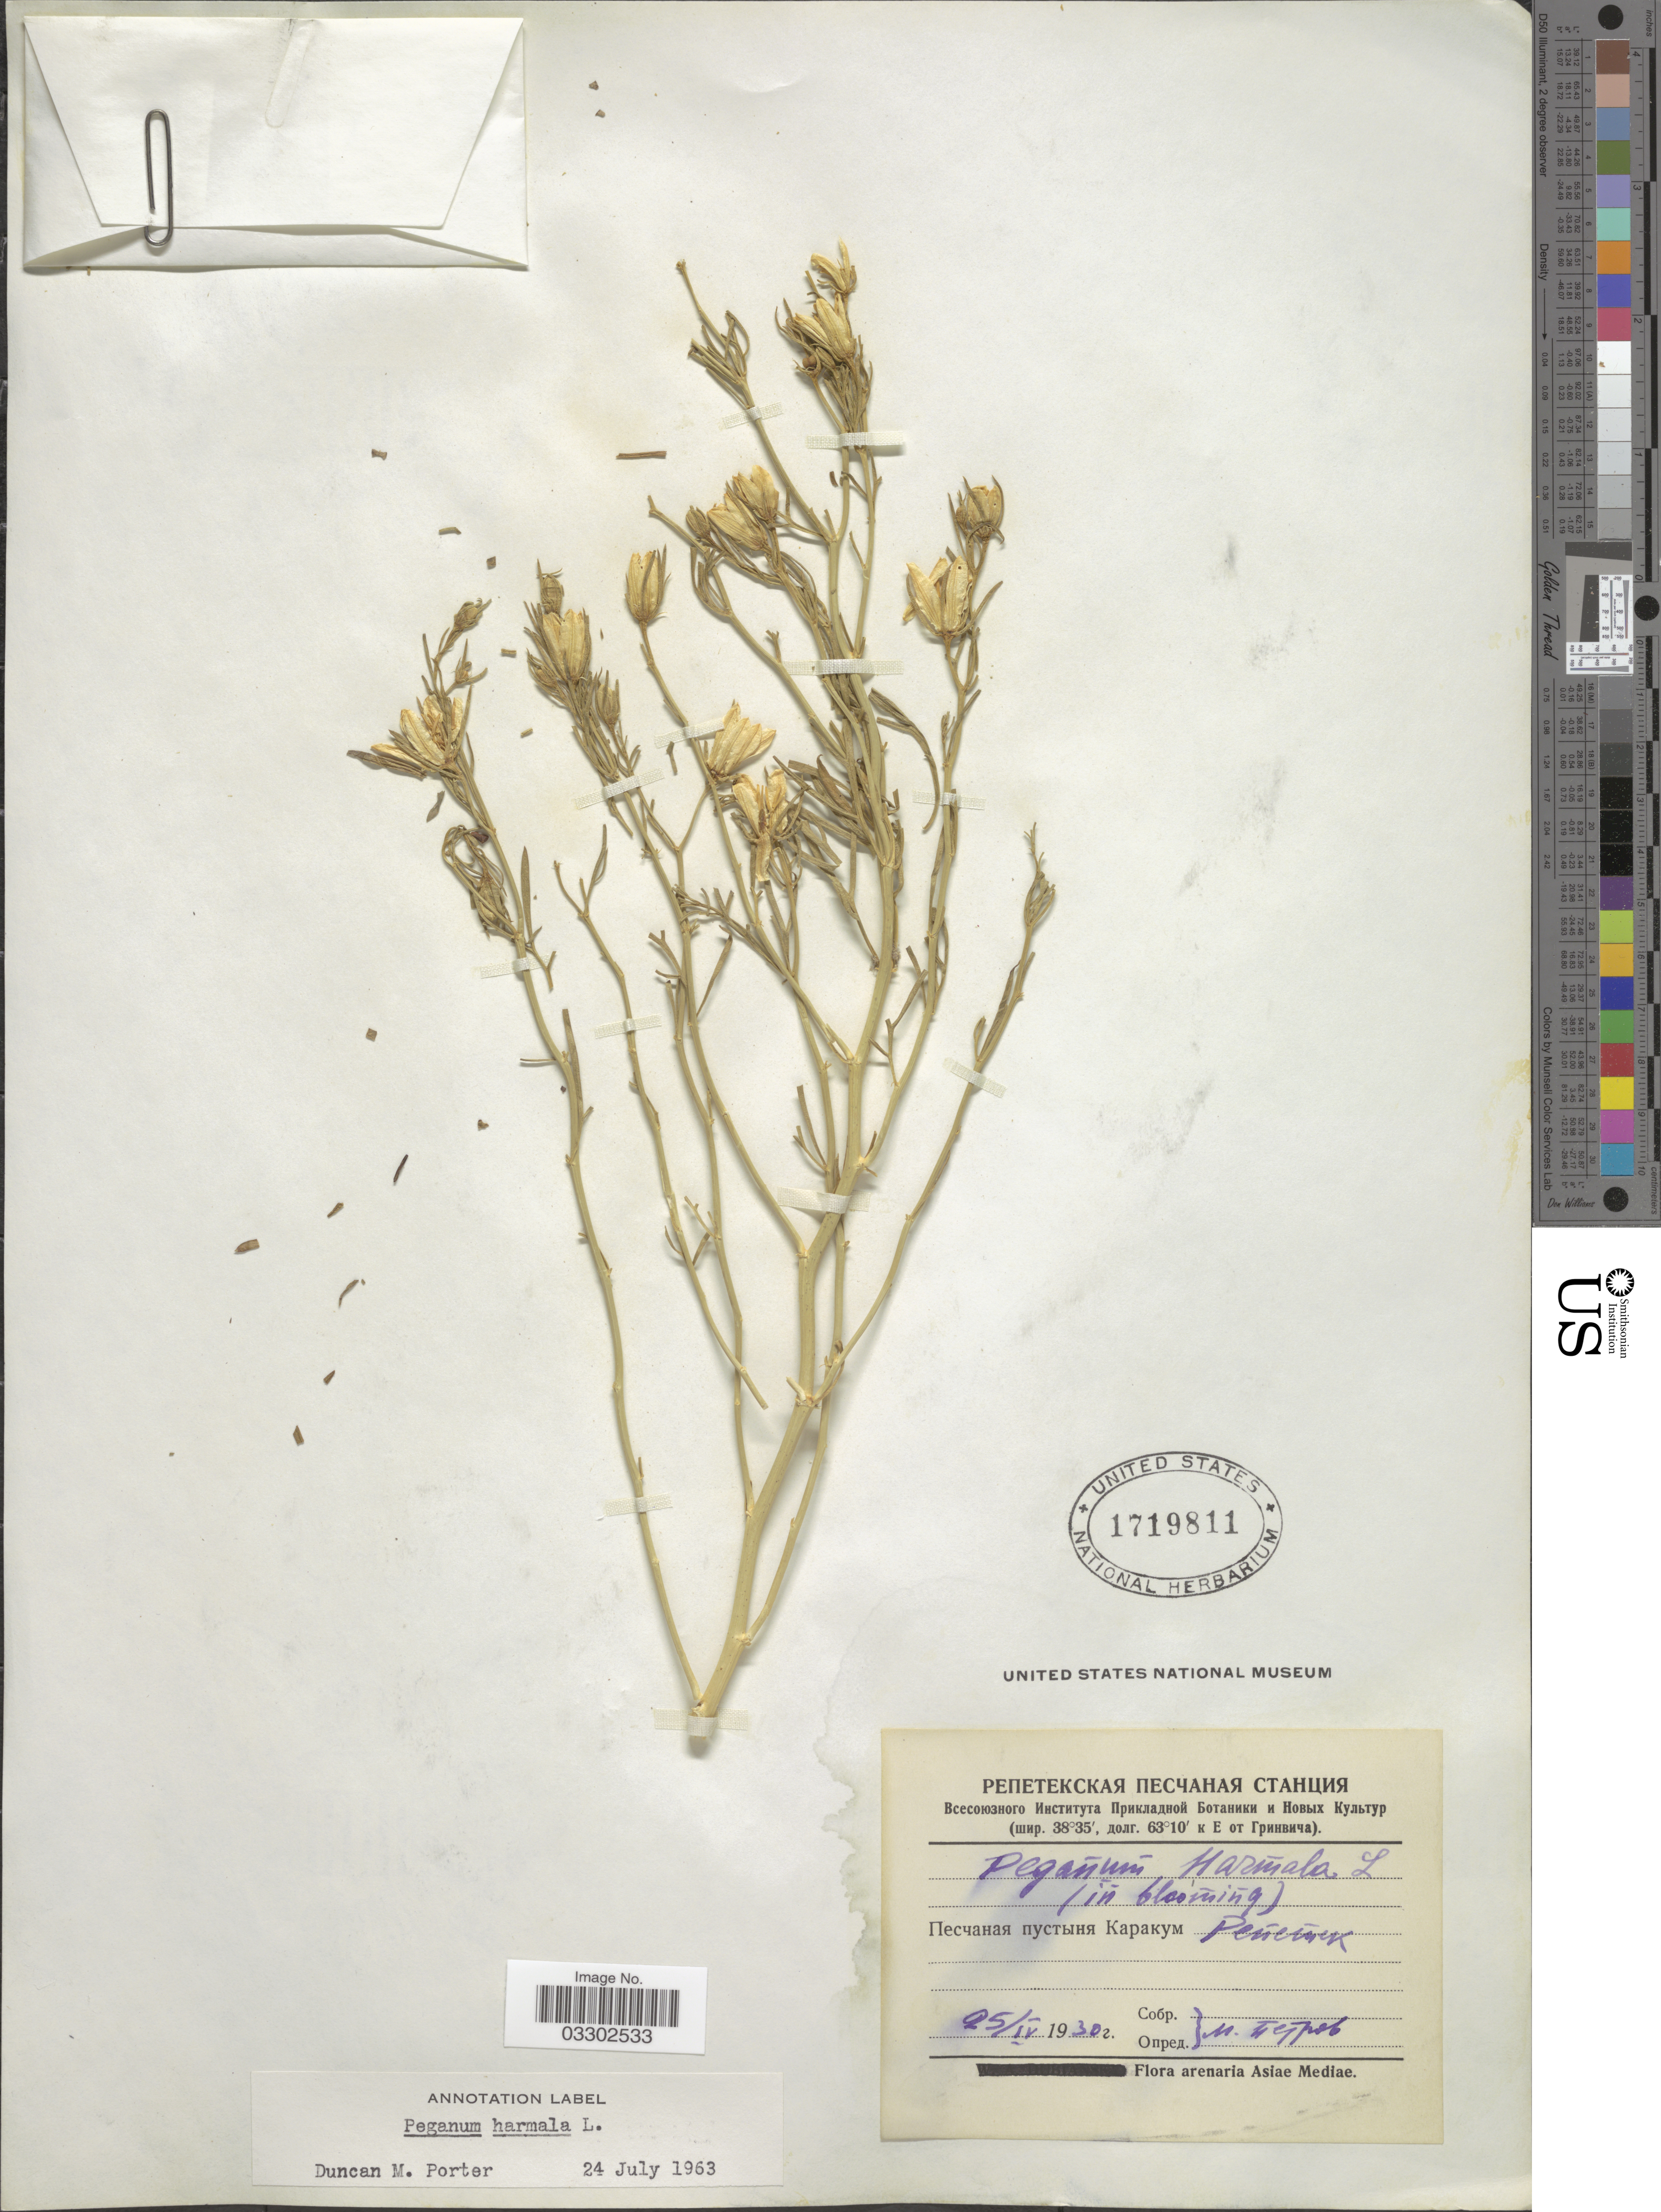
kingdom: Plantae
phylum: Tracheophyta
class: Magnoliopsida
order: Sapindales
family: Tetradiclidaceae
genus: Peganum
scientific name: Peganum harmala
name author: L.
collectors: M. Petrov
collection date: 1930-04-25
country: Turkmenistan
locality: Karakum Desert, Repetek.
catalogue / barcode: US 1719811